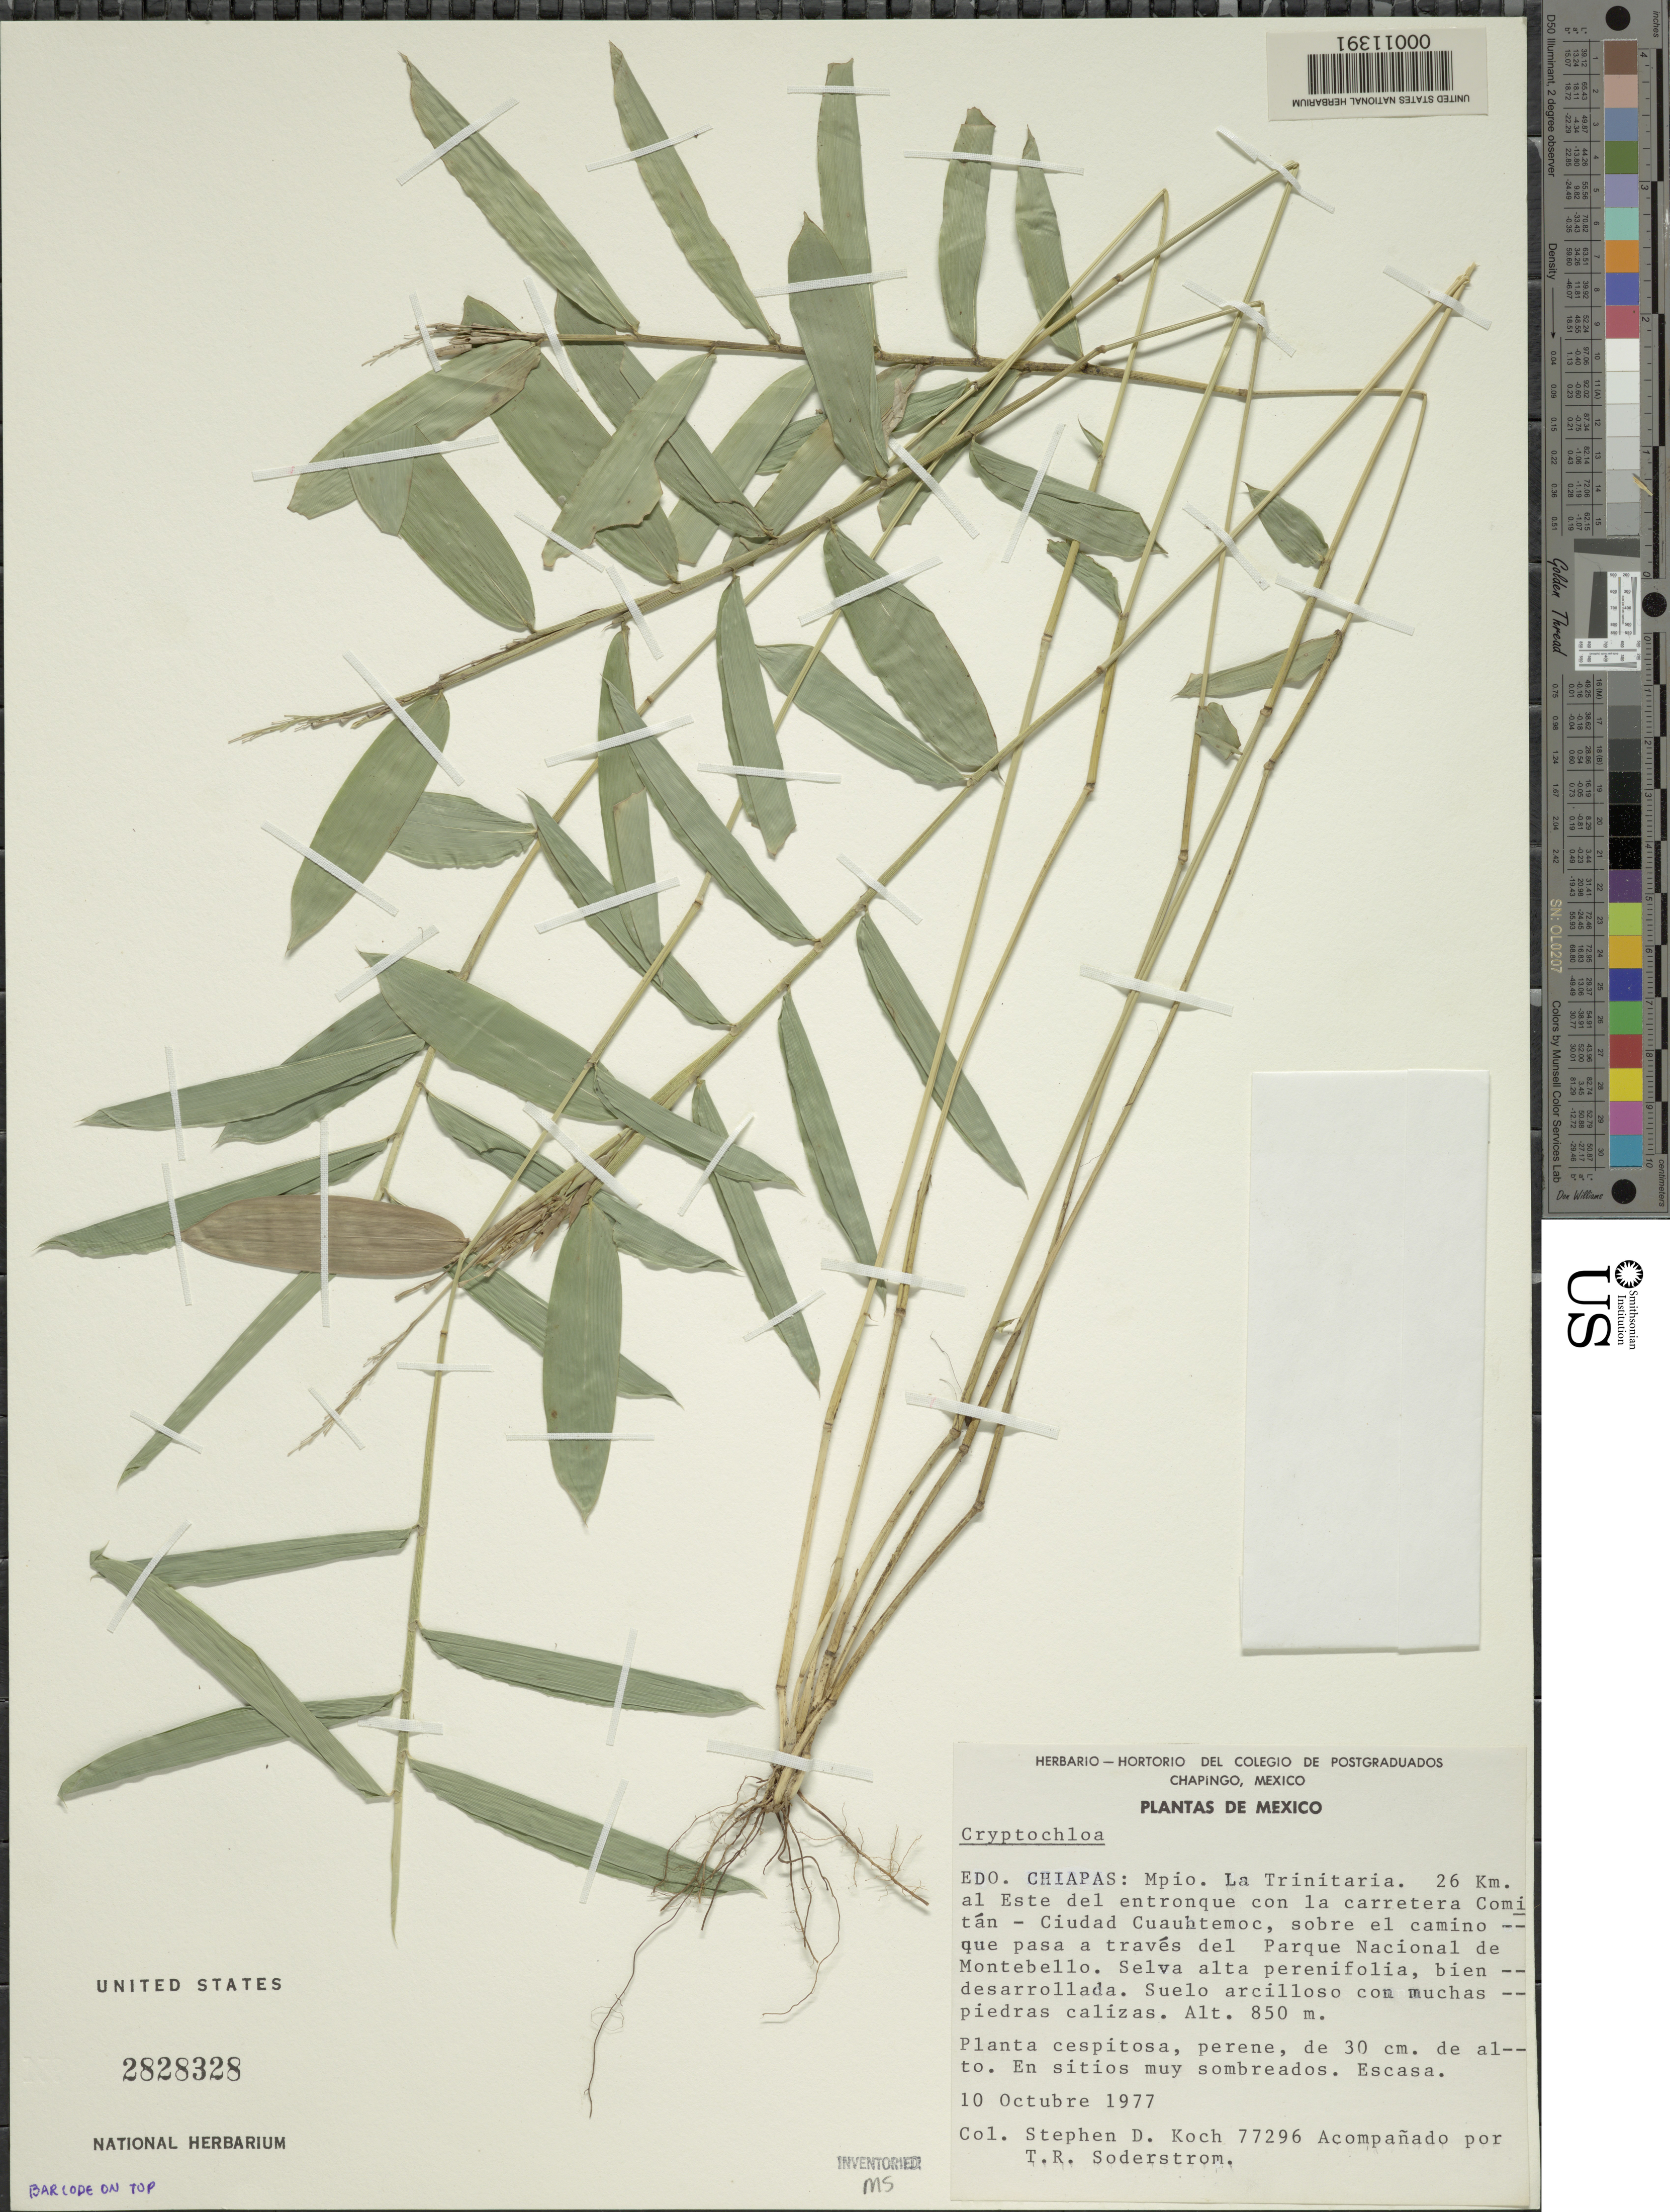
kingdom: Plantae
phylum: Tracheophyta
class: Liliopsida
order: Poales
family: Poaceae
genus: Cryptochloa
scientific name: Cryptochloa sp.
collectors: S. D. Koch & T. R. Soderstrom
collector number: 77296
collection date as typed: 10 Oct 1977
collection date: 1977-10-10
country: Mexico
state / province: Chiapas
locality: La Trinitaria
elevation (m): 850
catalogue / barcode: US 2828328